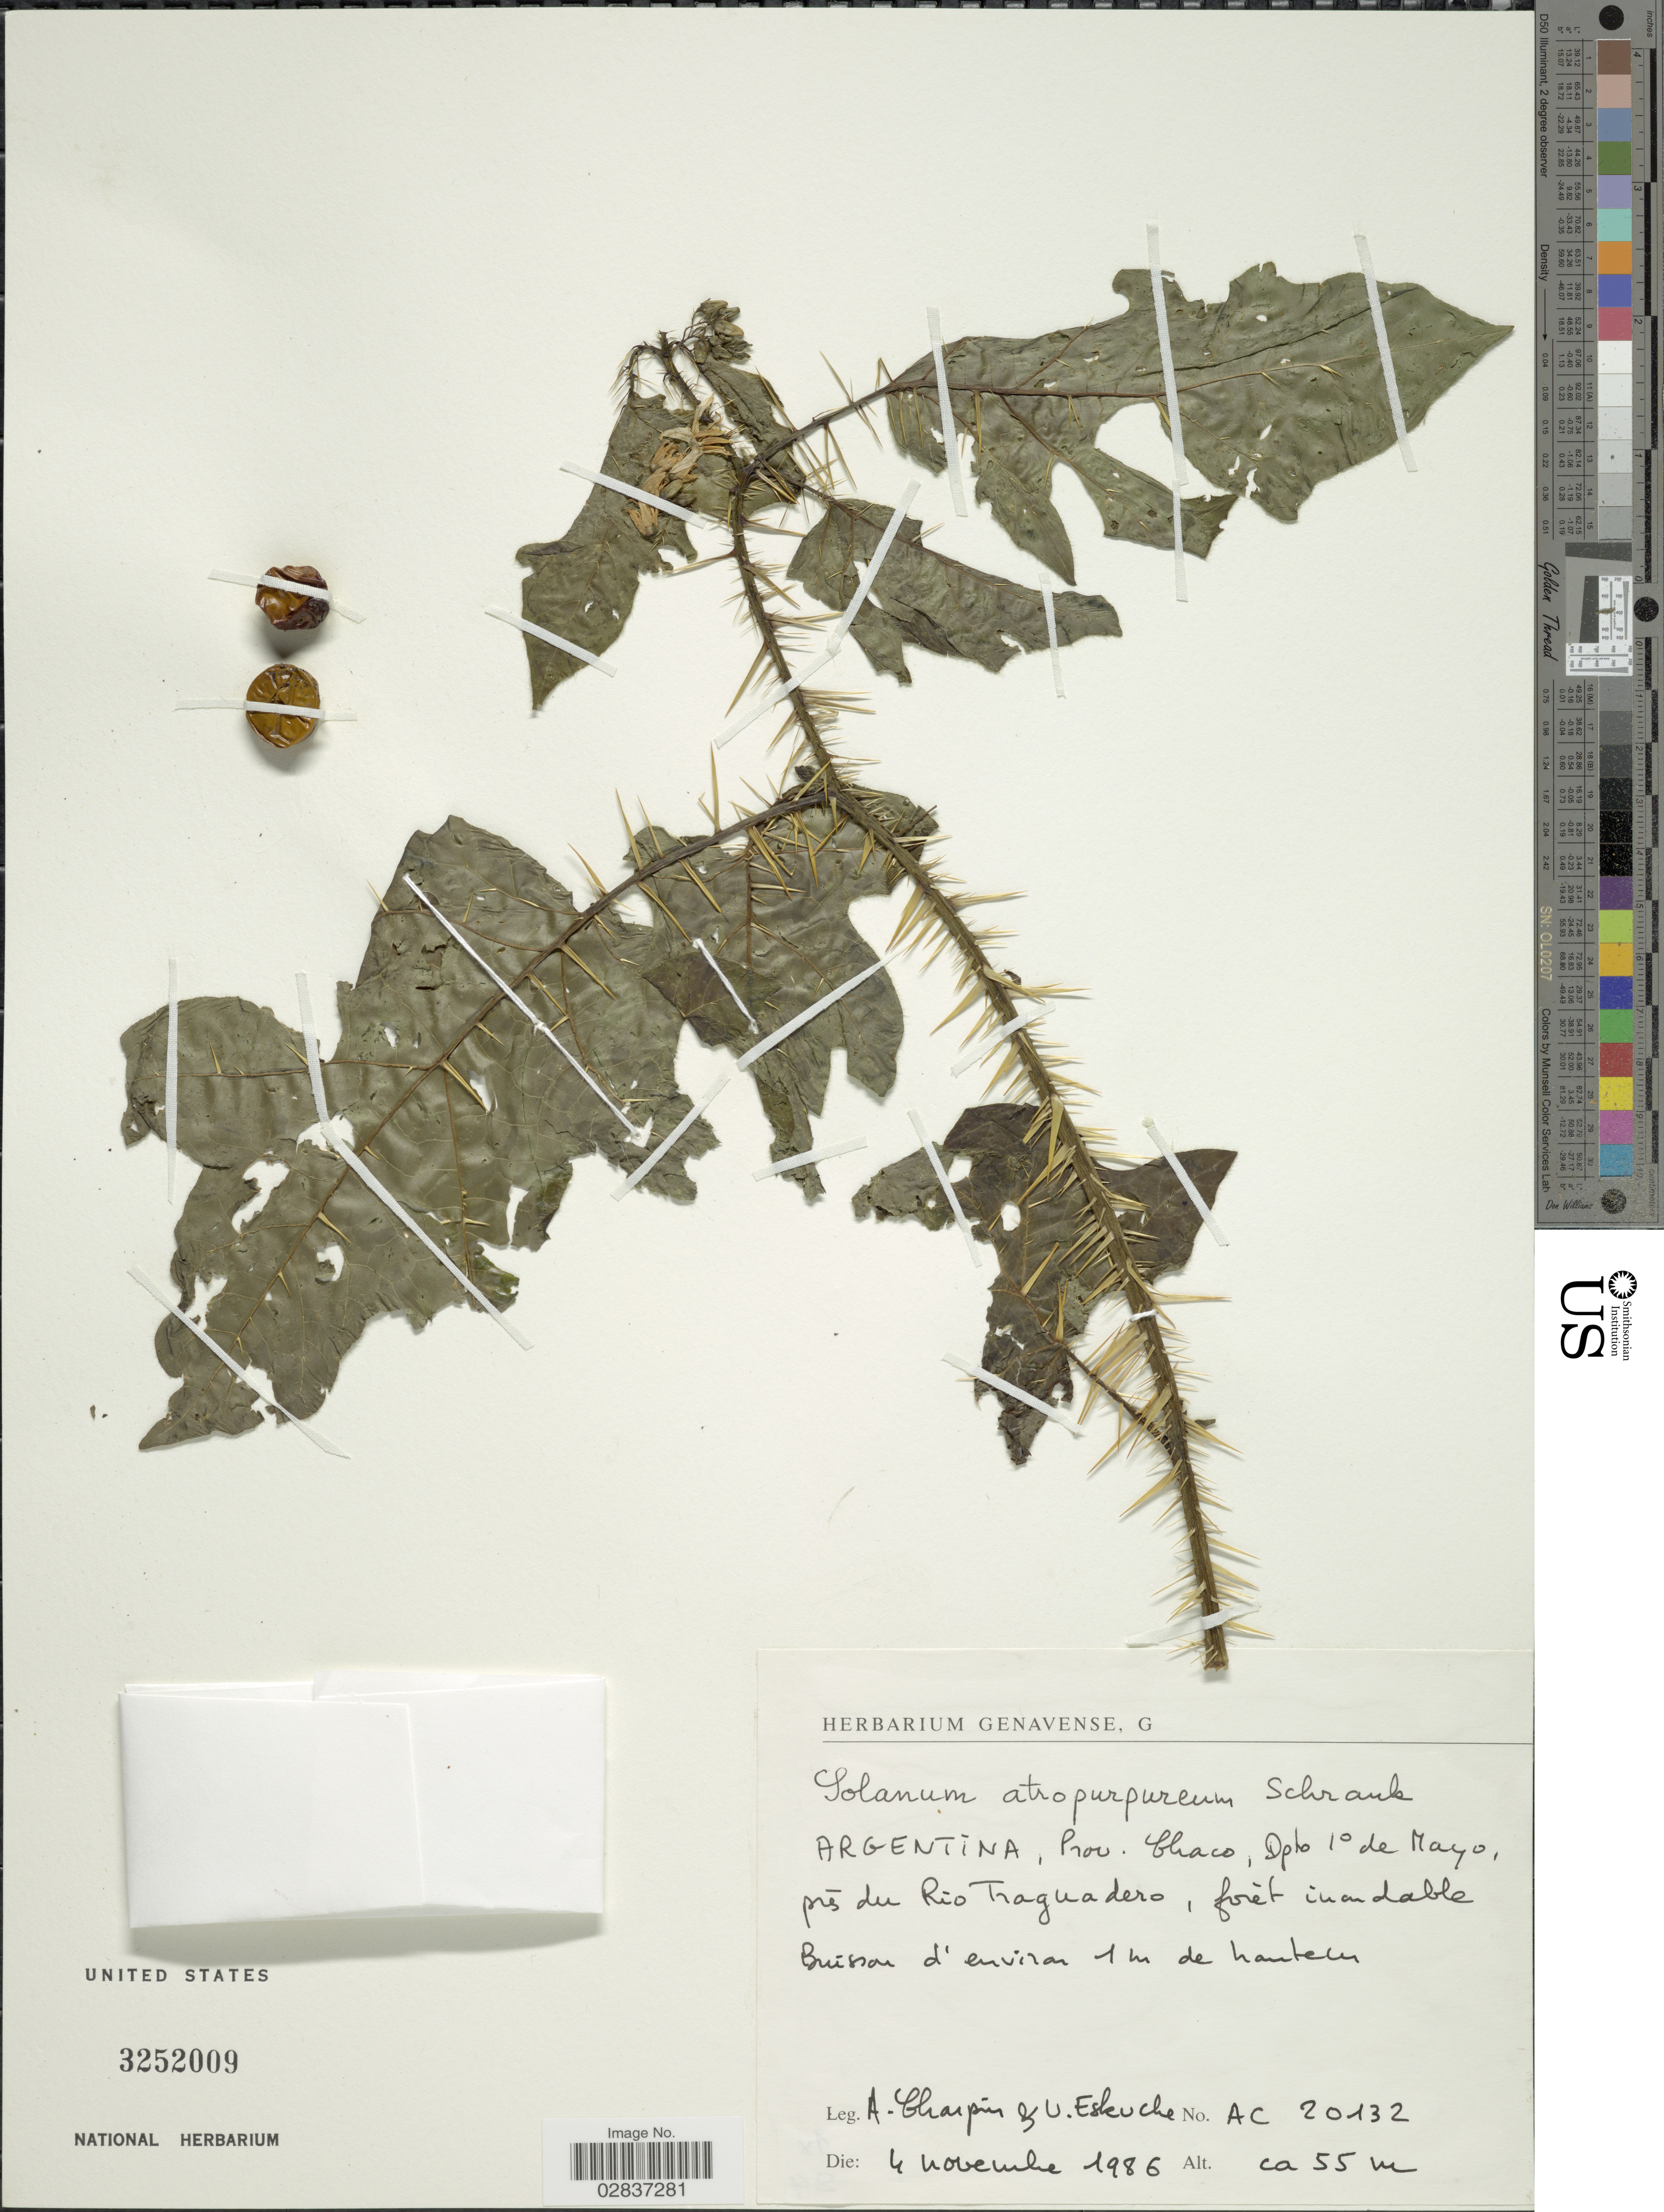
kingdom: Plantae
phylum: Tracheophyta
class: Magnoliopsida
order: Solanales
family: Solanaceae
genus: Solanum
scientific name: Solanum atropurpureum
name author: Schrank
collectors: A. Charpin & U. Eskuche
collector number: AC20132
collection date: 1986-11-04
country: Argentina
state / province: Chaco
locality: Prov. Chaco, Dpto. 1° de Mayo prés du Rio Traguadero.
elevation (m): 55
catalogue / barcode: US 3252009